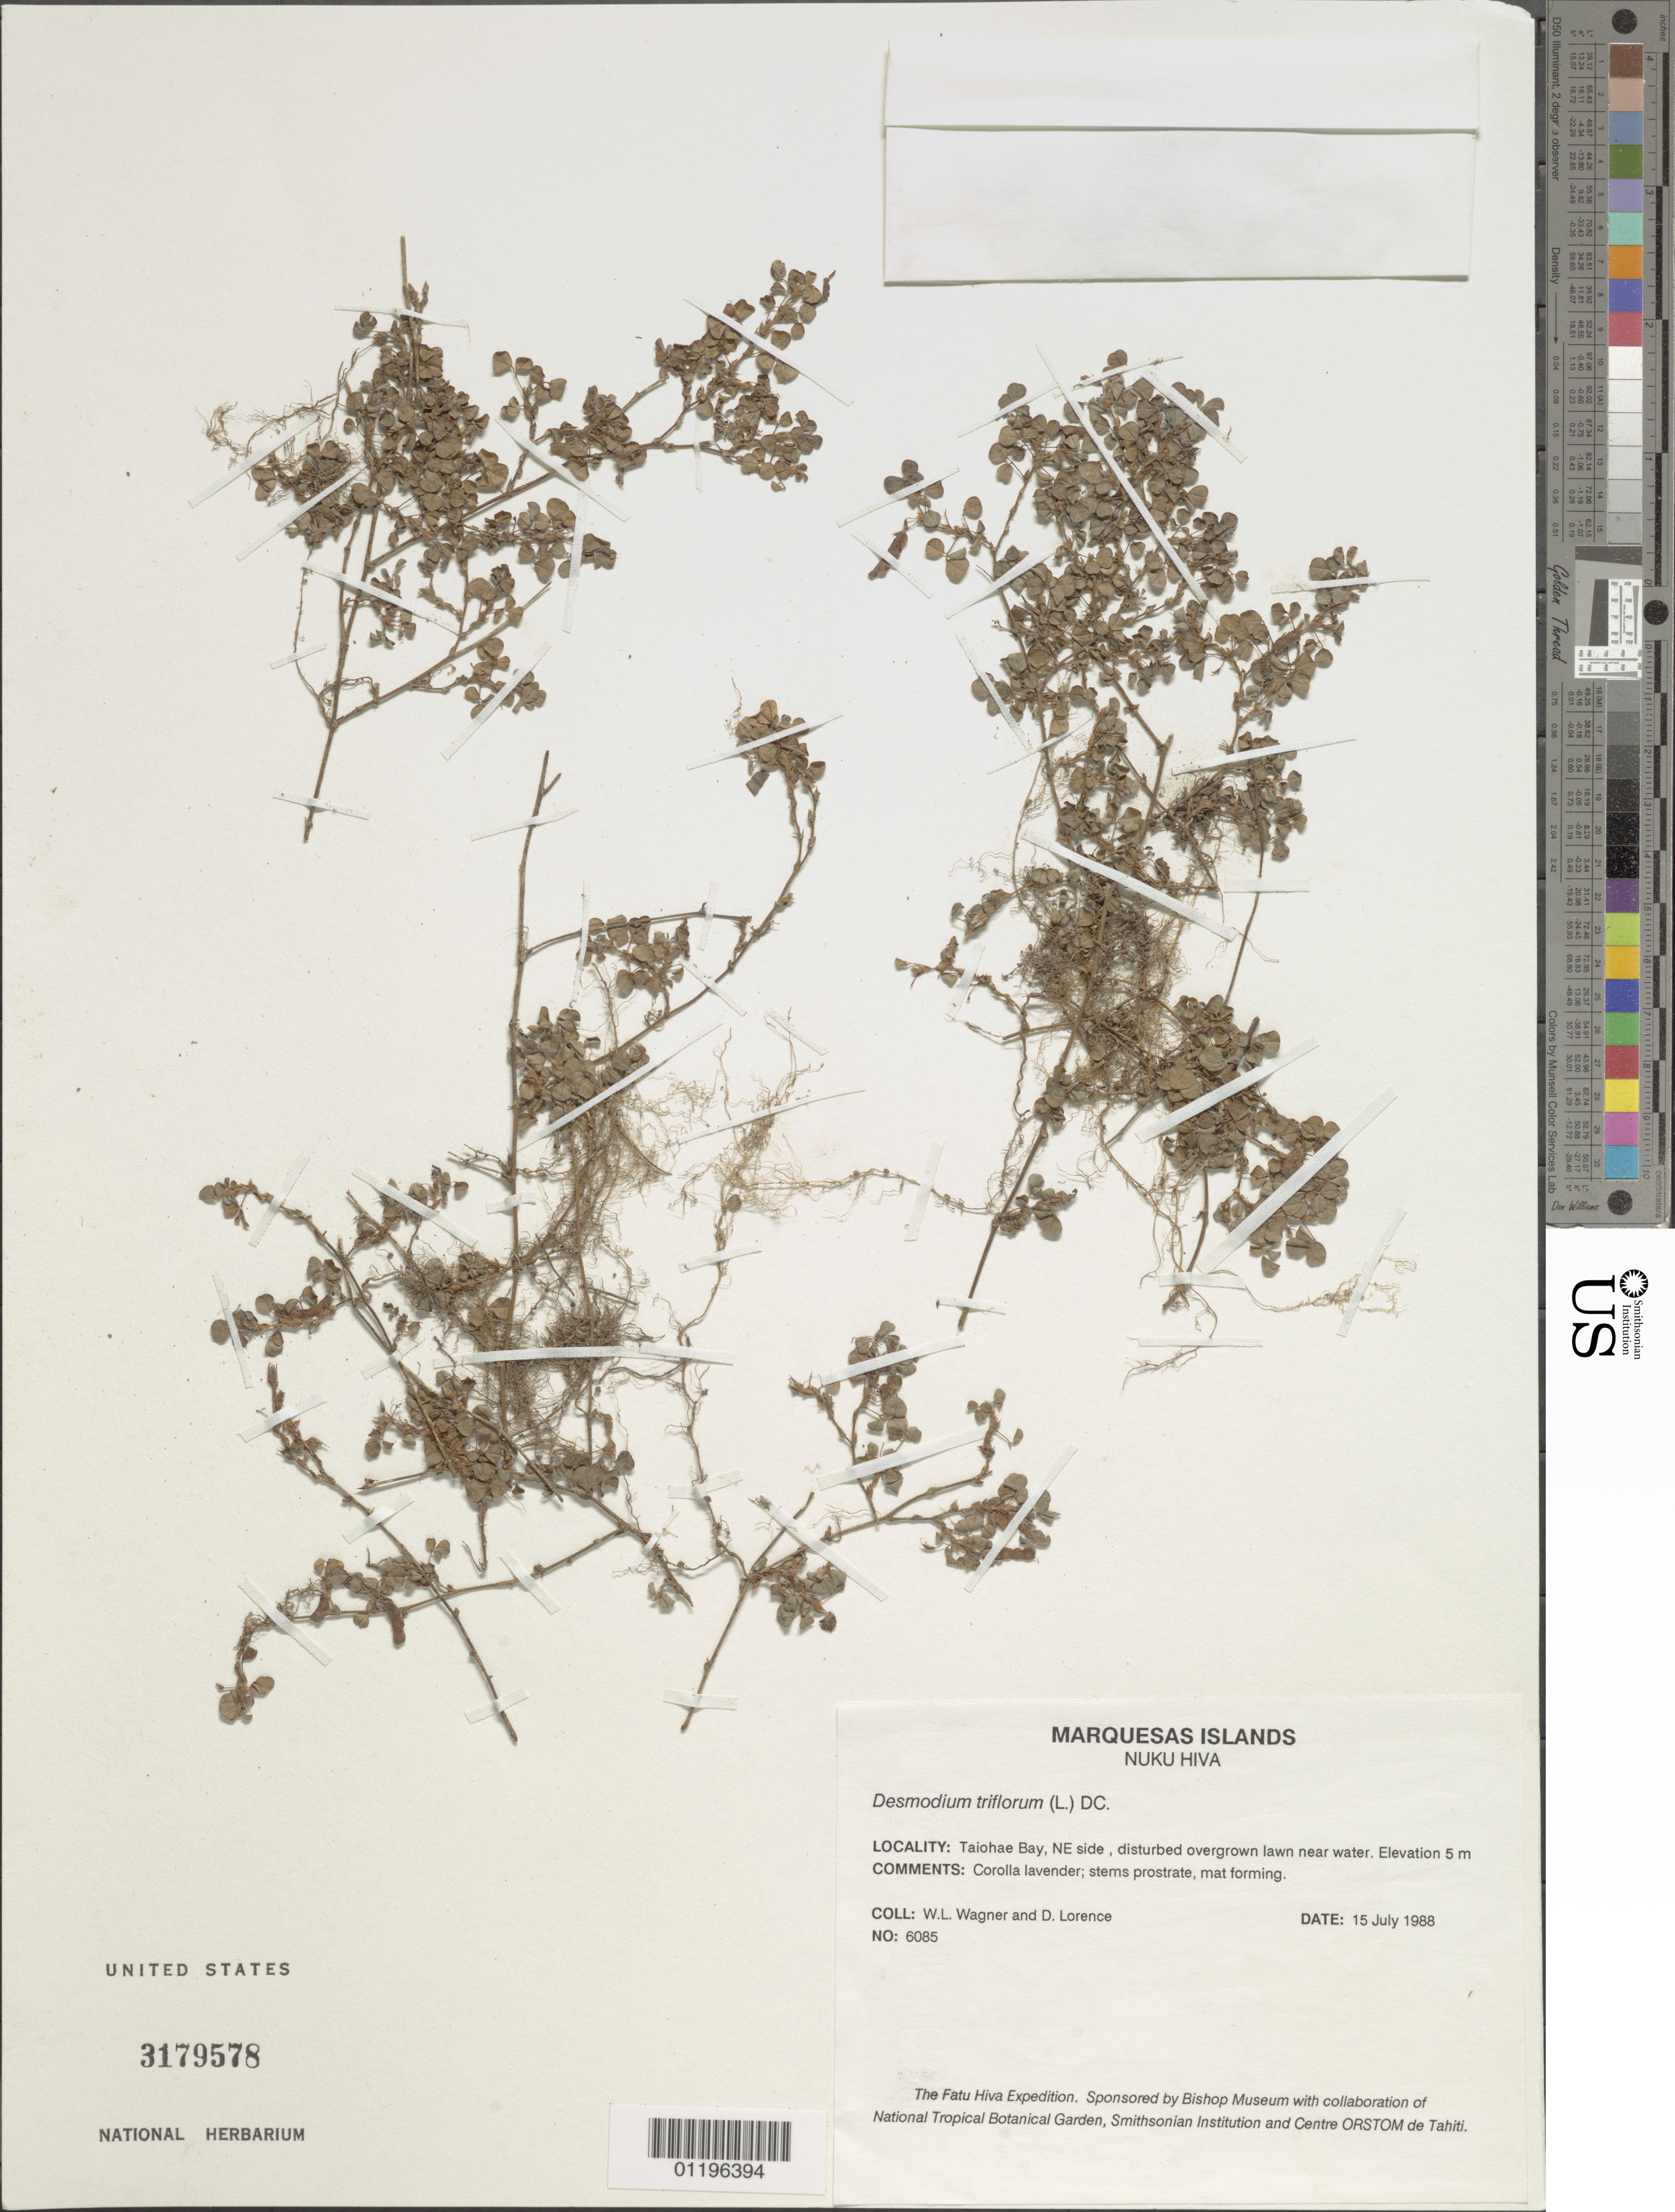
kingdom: Plantae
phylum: Tracheophyta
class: Magnoliopsida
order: Fabales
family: Fabaceae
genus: Grona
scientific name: Grona triflora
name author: (L.) H. Ohashi & K. Ohashi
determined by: Wagner, W. L., (BOT), Smithsonian Institution - National Museum of Natural History (UNITED STATES)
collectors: W. L. Wagner & D. Lorence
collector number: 6085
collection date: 1988-07-15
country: French Polynesia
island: Nuku Hiva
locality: Taiohae Bay, NE side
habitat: Disturbed overgrown lawn near water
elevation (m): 5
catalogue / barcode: US 3179578